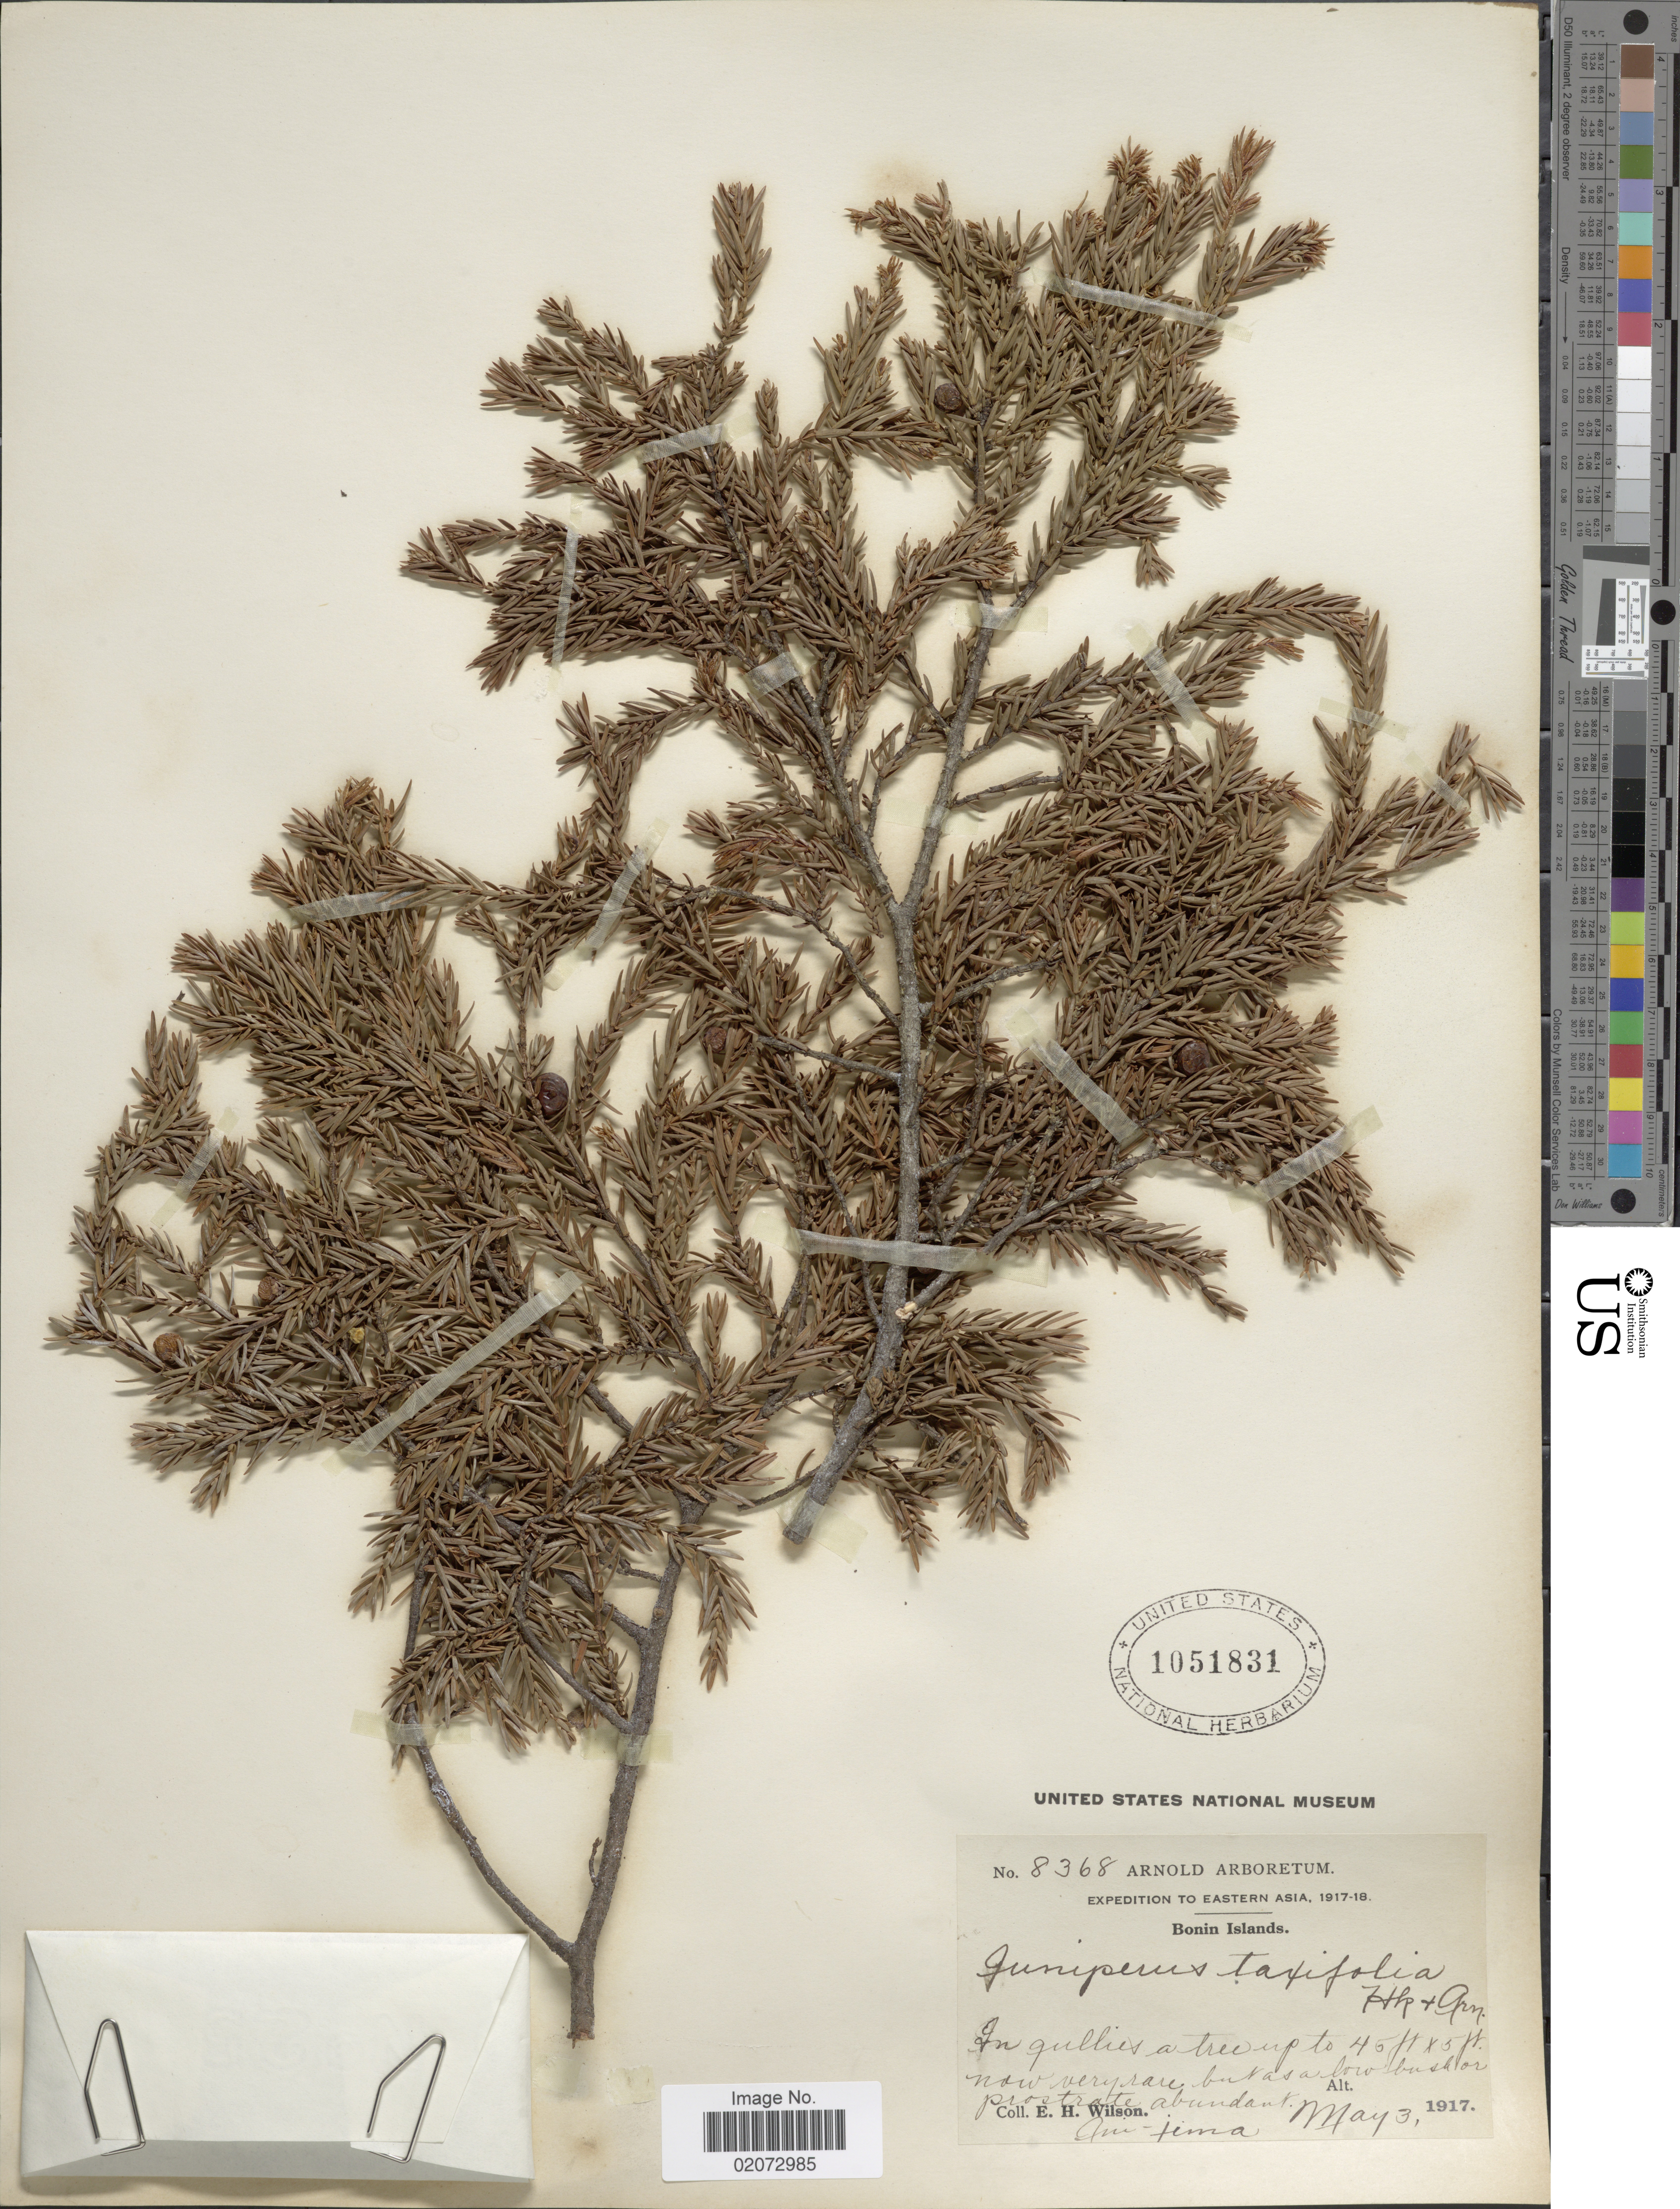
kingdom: Plantae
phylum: Tracheophyta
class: Pinopsida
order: Pinales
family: Cupressaceae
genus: Juniperus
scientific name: Juniperus taxifolia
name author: Hook. & Arn.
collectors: E. Wilson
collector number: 8368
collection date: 1917-05-03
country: Japan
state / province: Tokyo, Federal City of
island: Bonin Islands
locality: Eastern Asia. Bonin Islands. Ani-jima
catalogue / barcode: US 1051831